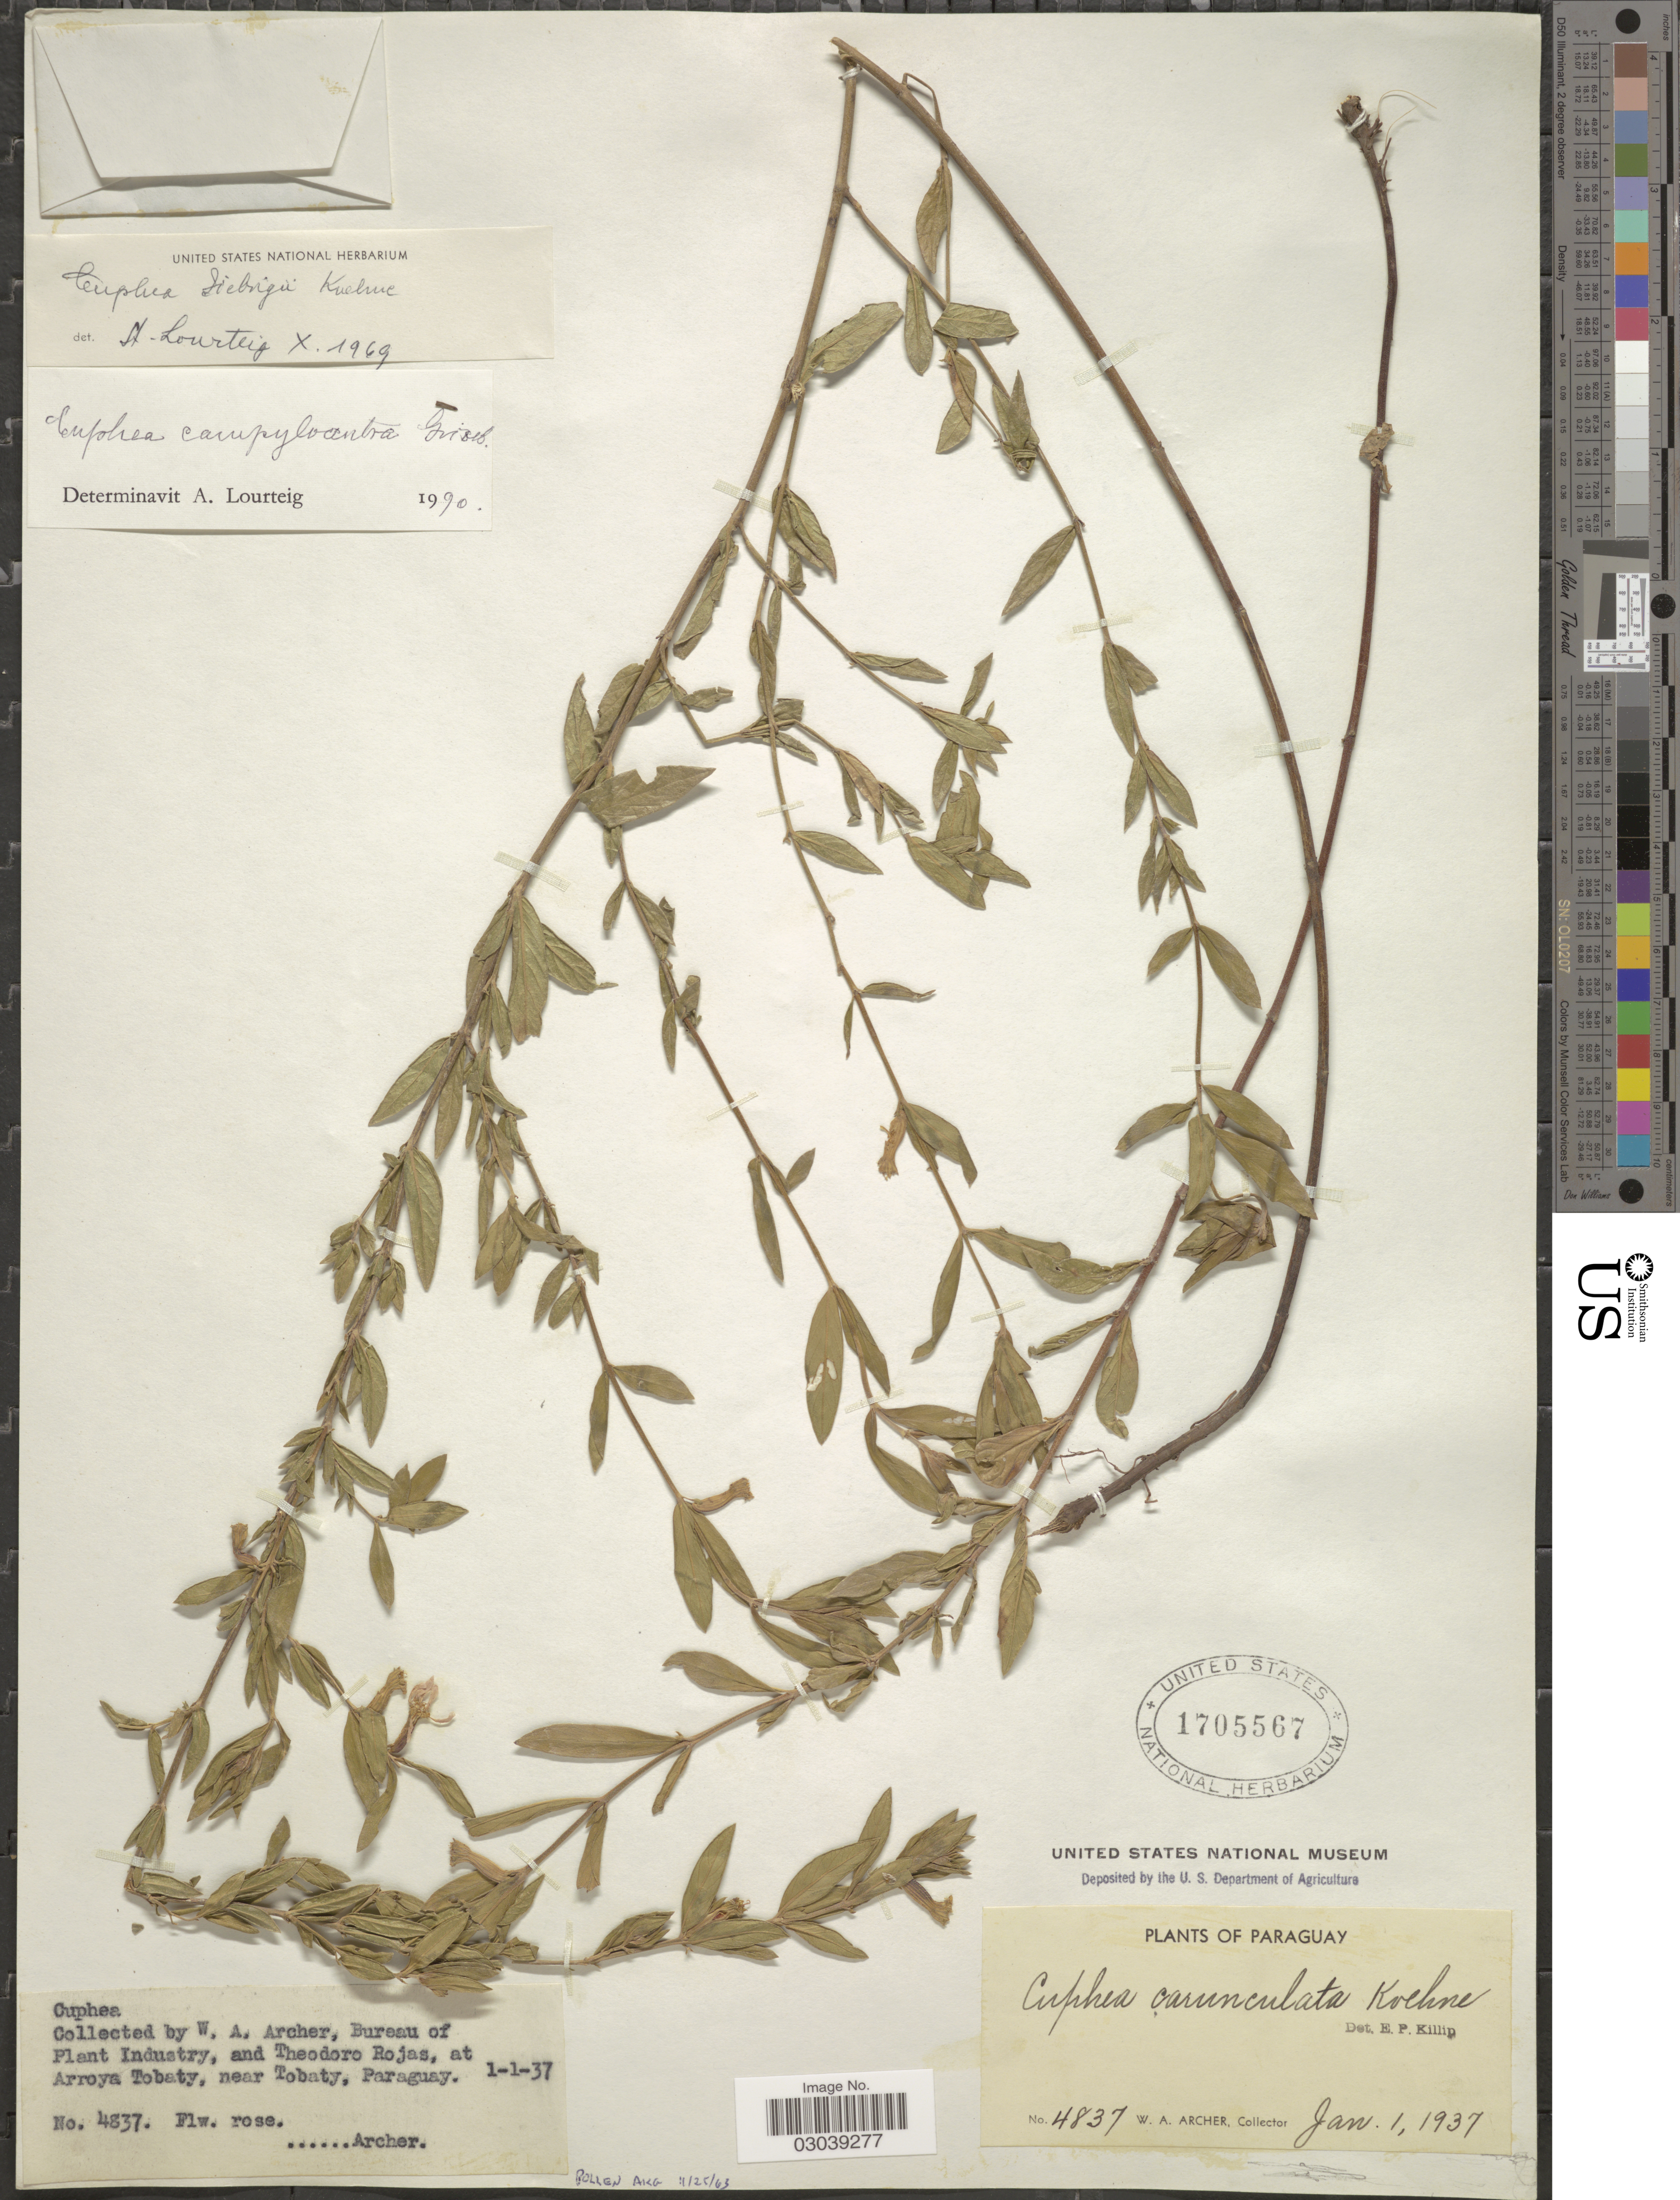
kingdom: Plantae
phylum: Tracheophyta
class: Magnoliopsida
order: Myrtales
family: Lythraceae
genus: Cuphea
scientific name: Cuphea campylocentra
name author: Griseb.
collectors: W. Archer & T. Rojas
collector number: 4837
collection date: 1937-01-01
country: Paraguay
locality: At Arroya Tobaty, near Tobaty.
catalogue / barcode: US 1705567